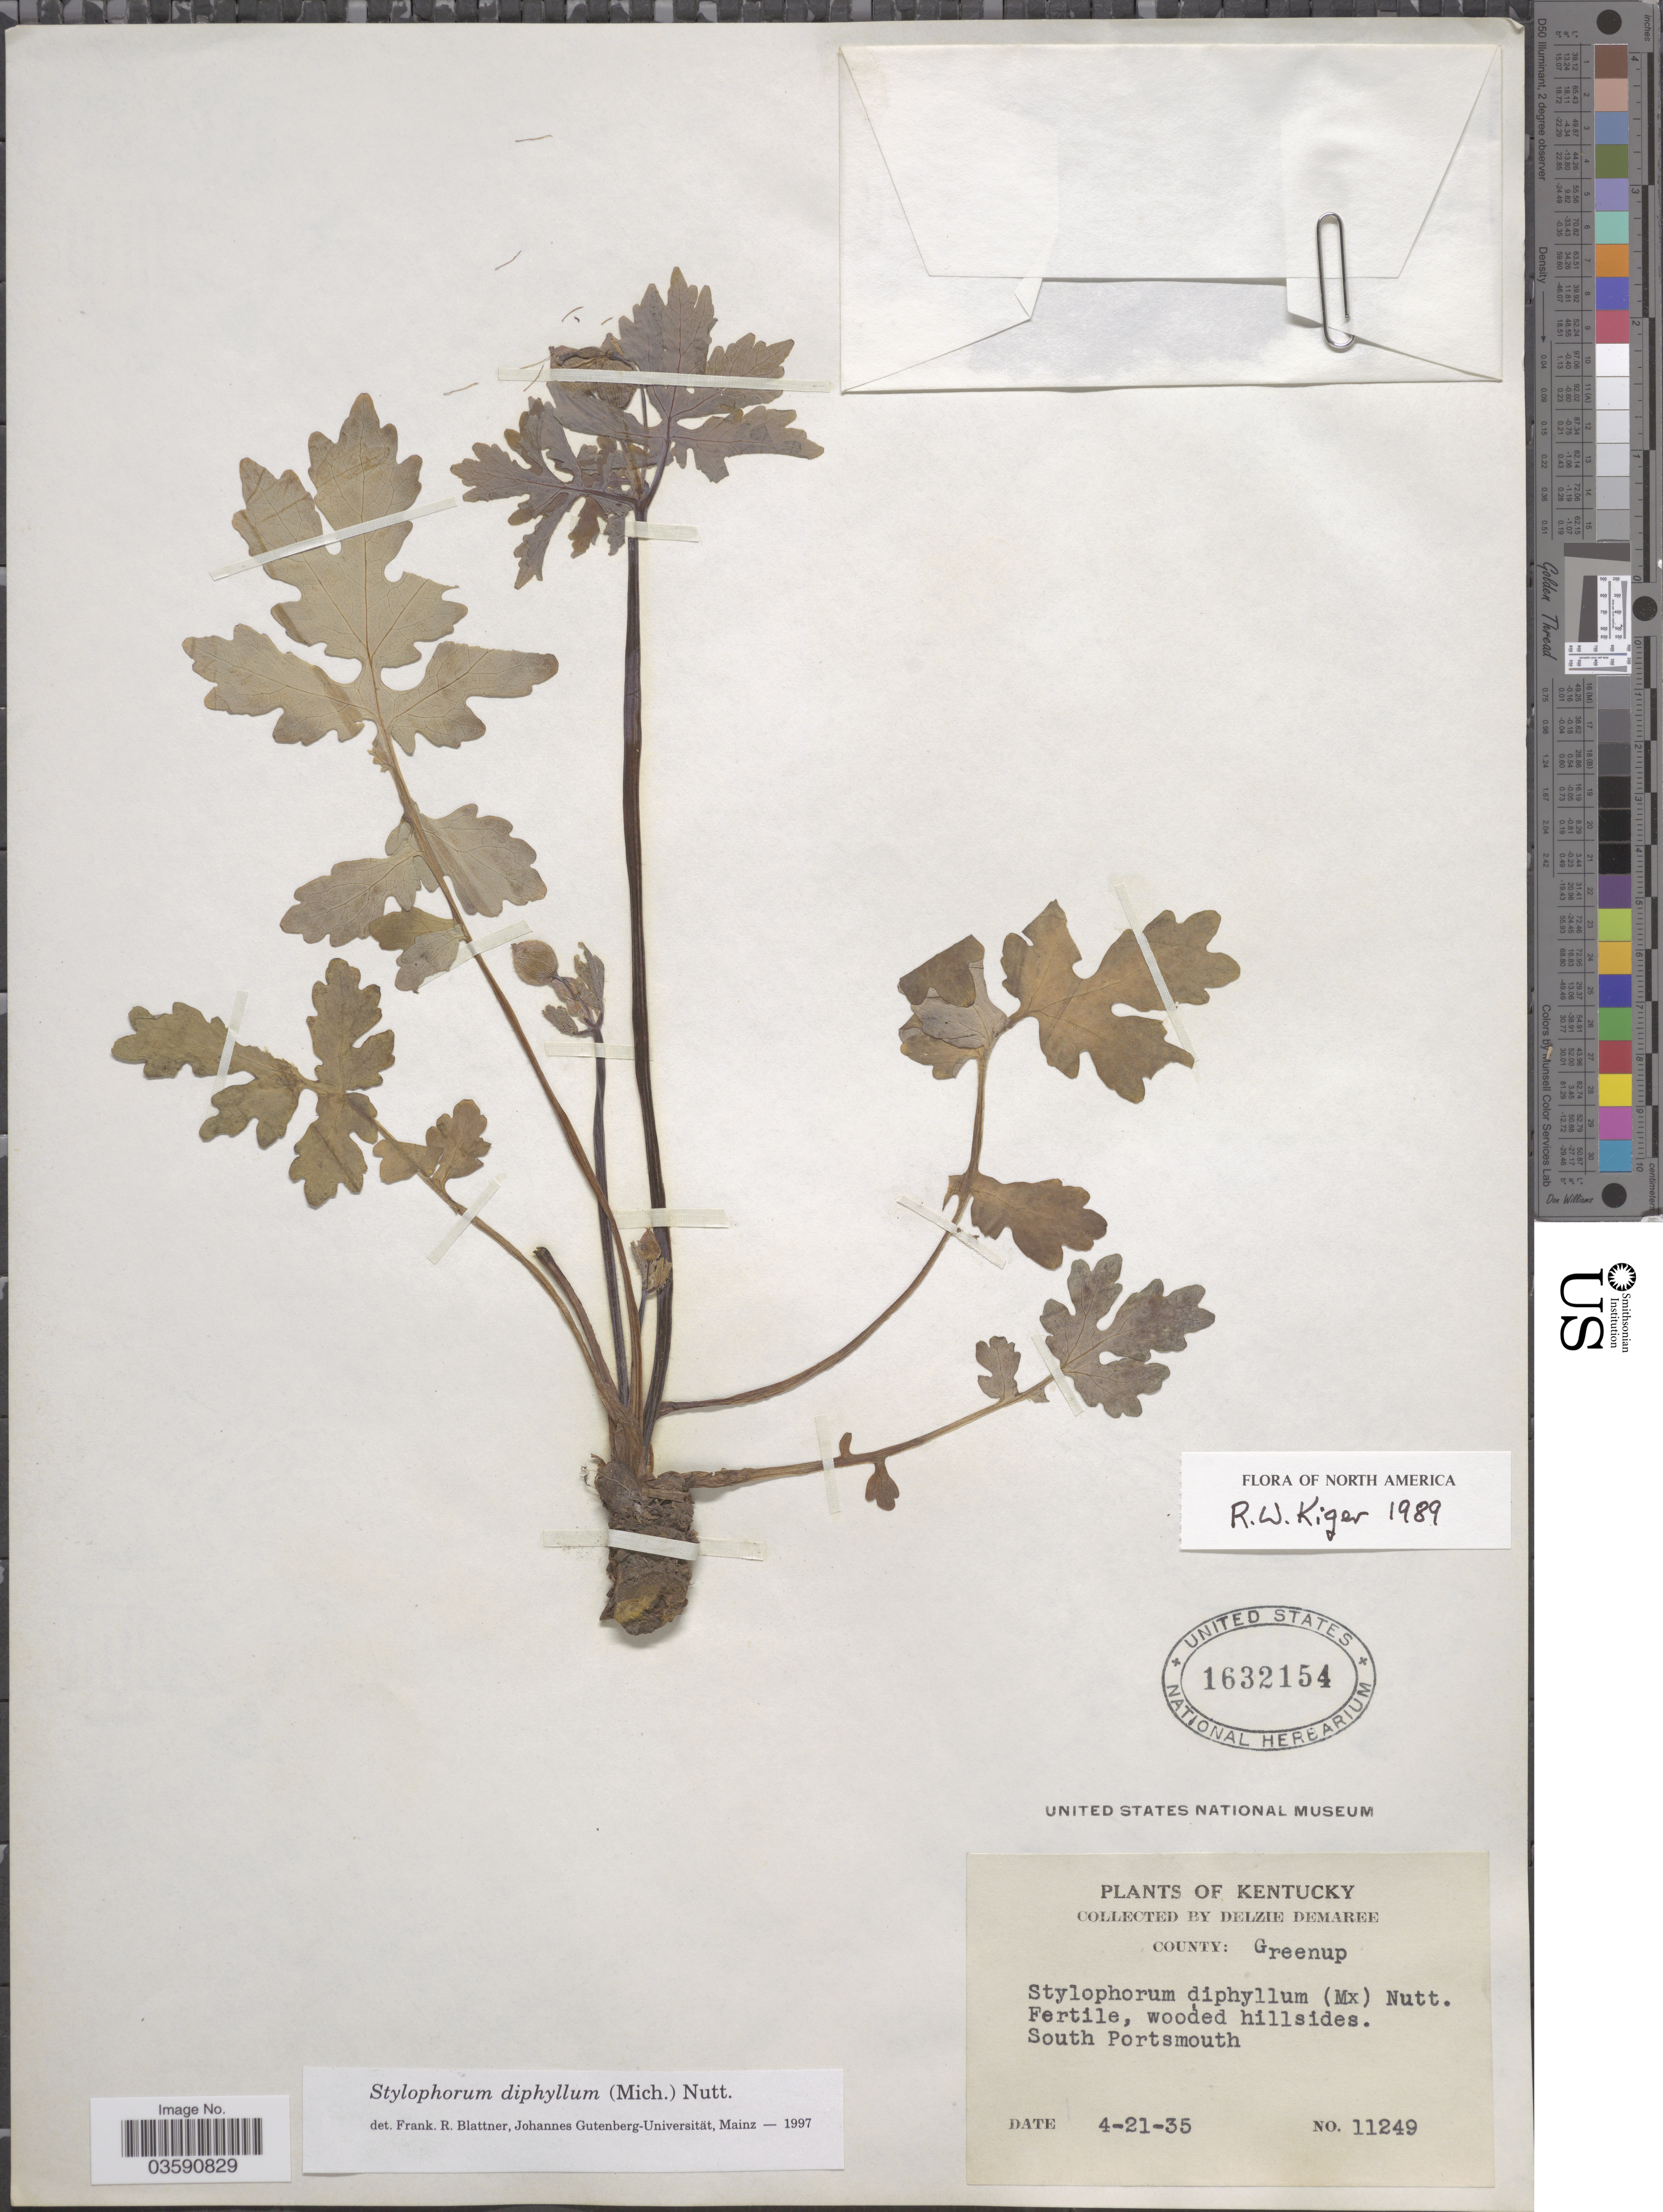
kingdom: Plantae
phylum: Tracheophyta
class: Magnoliopsida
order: Ranunculales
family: Papaveraceae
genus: Stylophorum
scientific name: Stylophorum diphyllum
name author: (Michx.) Nutt.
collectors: D. Demaree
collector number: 11249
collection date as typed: Transcribed d/m/y: 21/4/35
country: United States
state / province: Kentucky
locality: County: Greenup. South Portsmouth.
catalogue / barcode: US 1632154